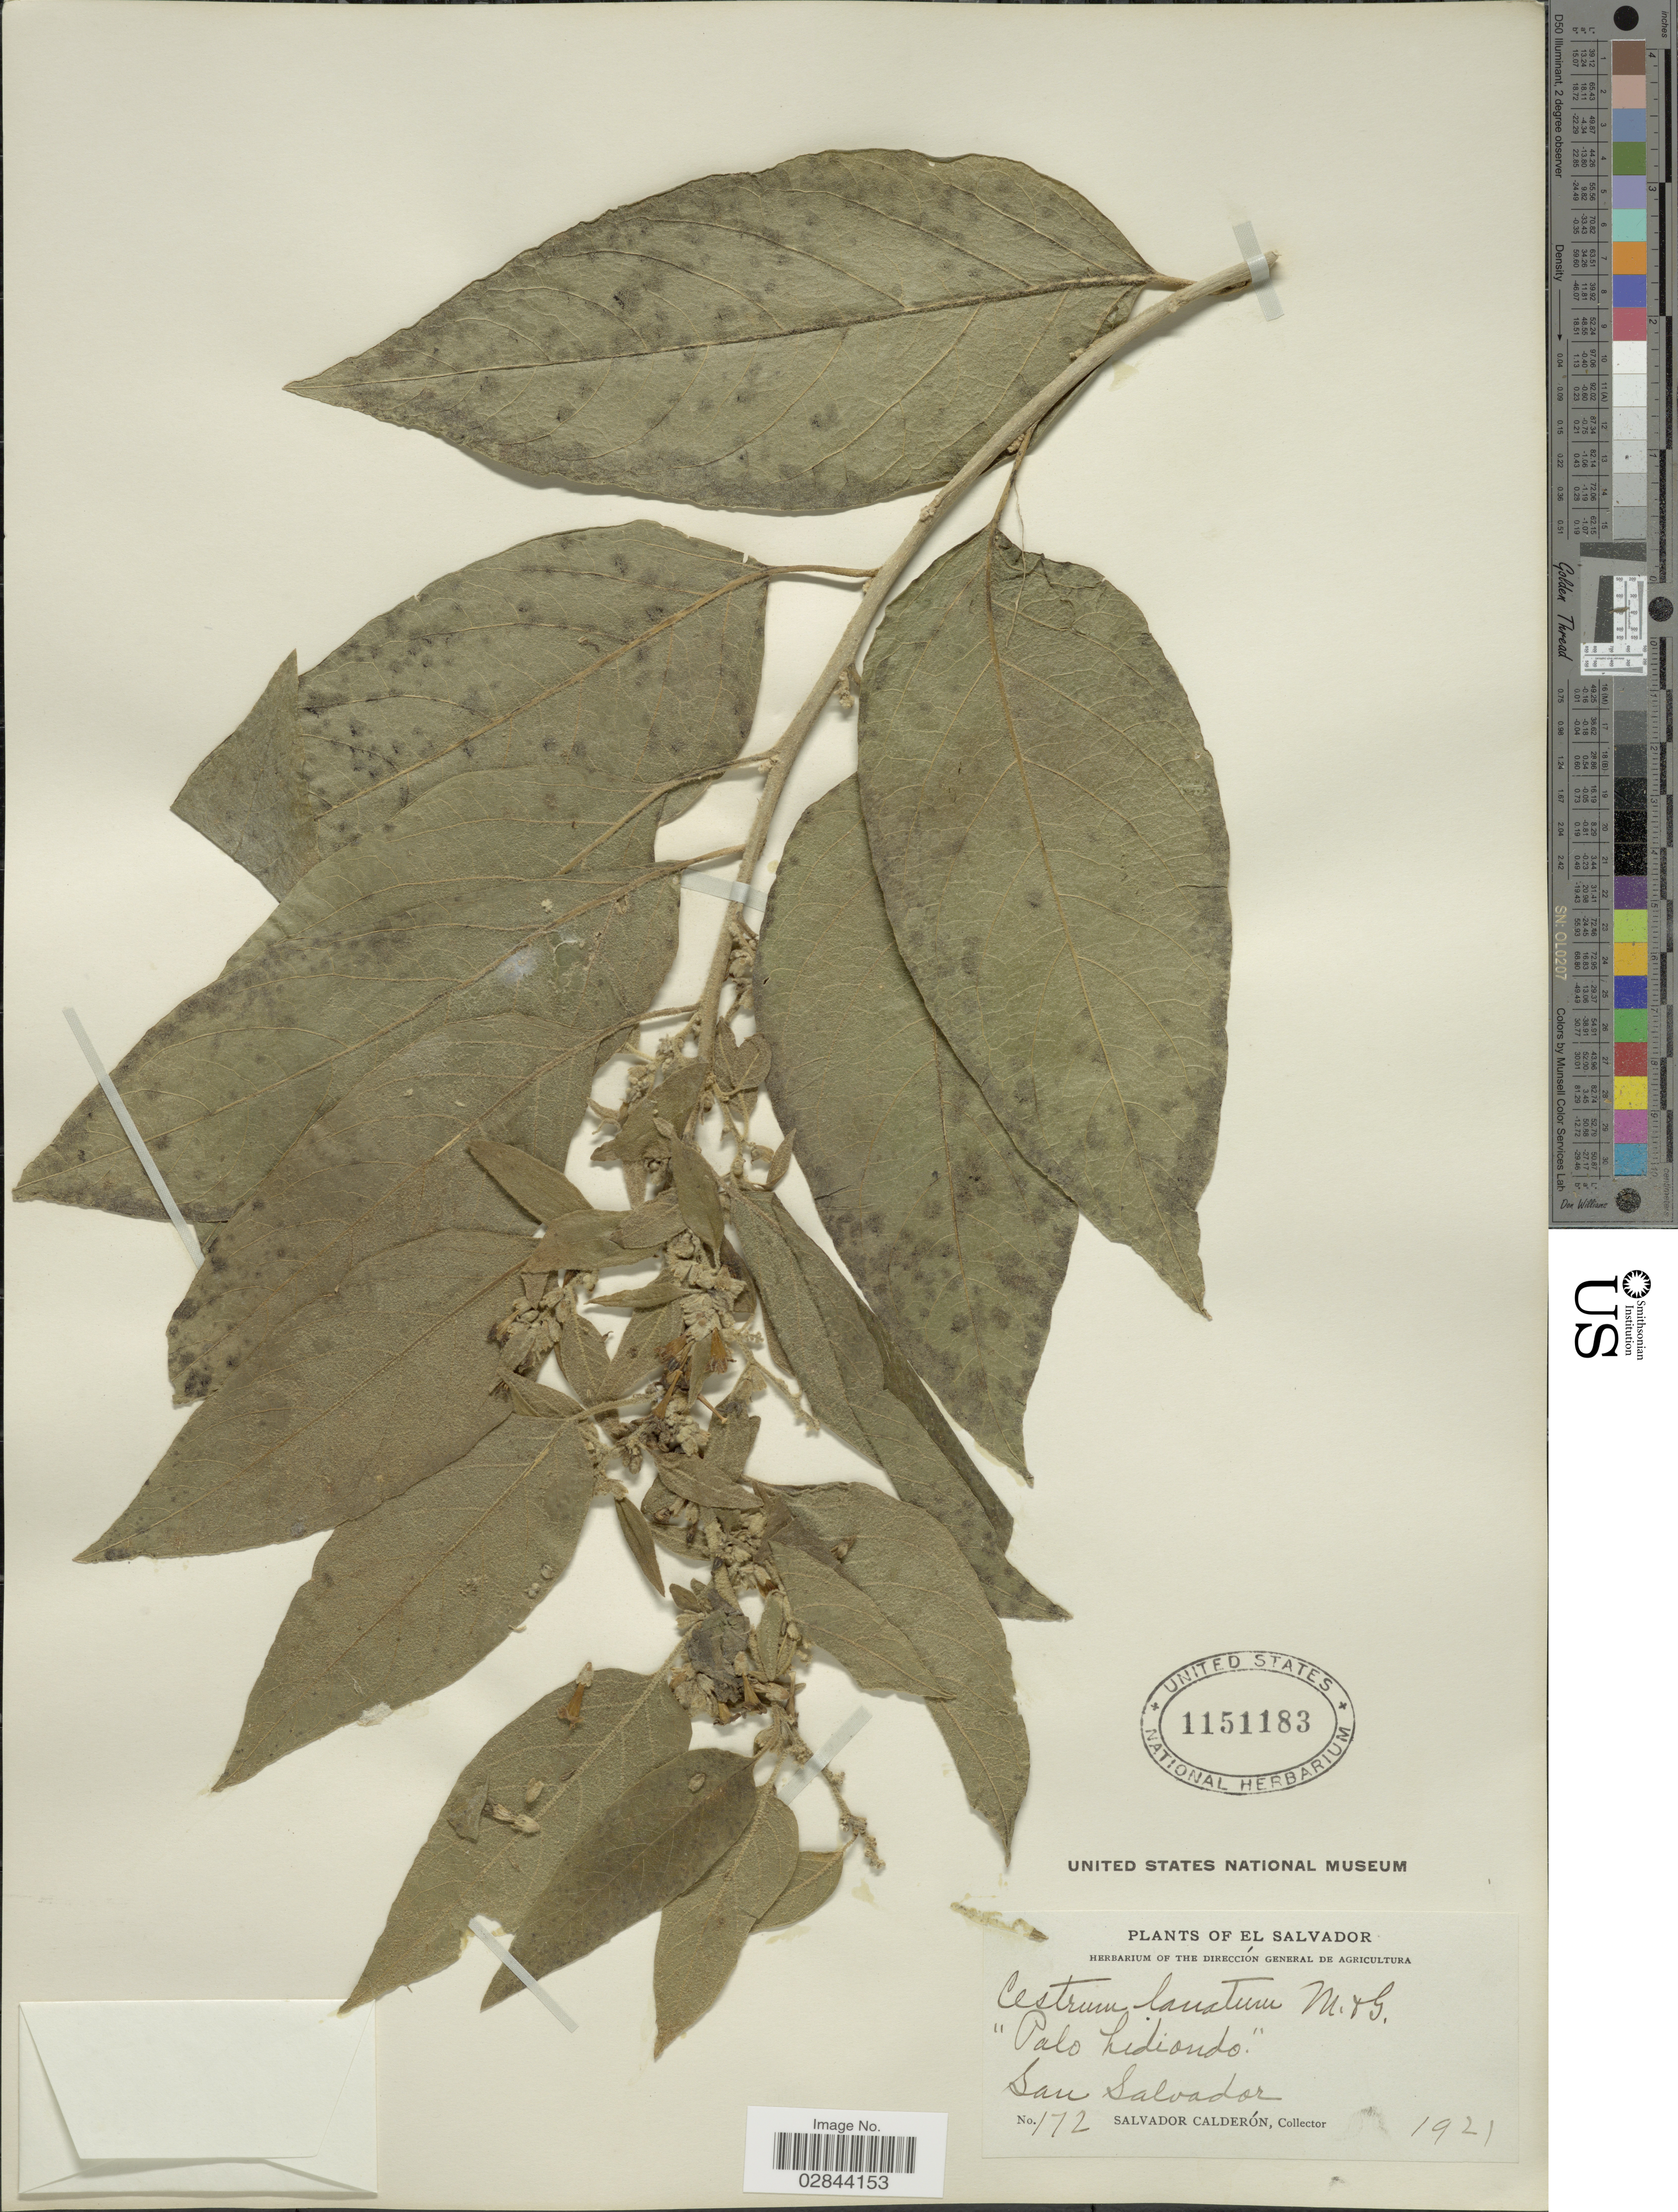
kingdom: Plantae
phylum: Tracheophyta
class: Magnoliopsida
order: Solanales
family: Solanaceae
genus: Cestrum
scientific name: Cestrum lanatum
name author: M. Martens & Galeotti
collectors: S. Calderón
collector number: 172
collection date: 1921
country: El Salvador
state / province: San Salvador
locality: Palo hediondo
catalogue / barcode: US 1151183